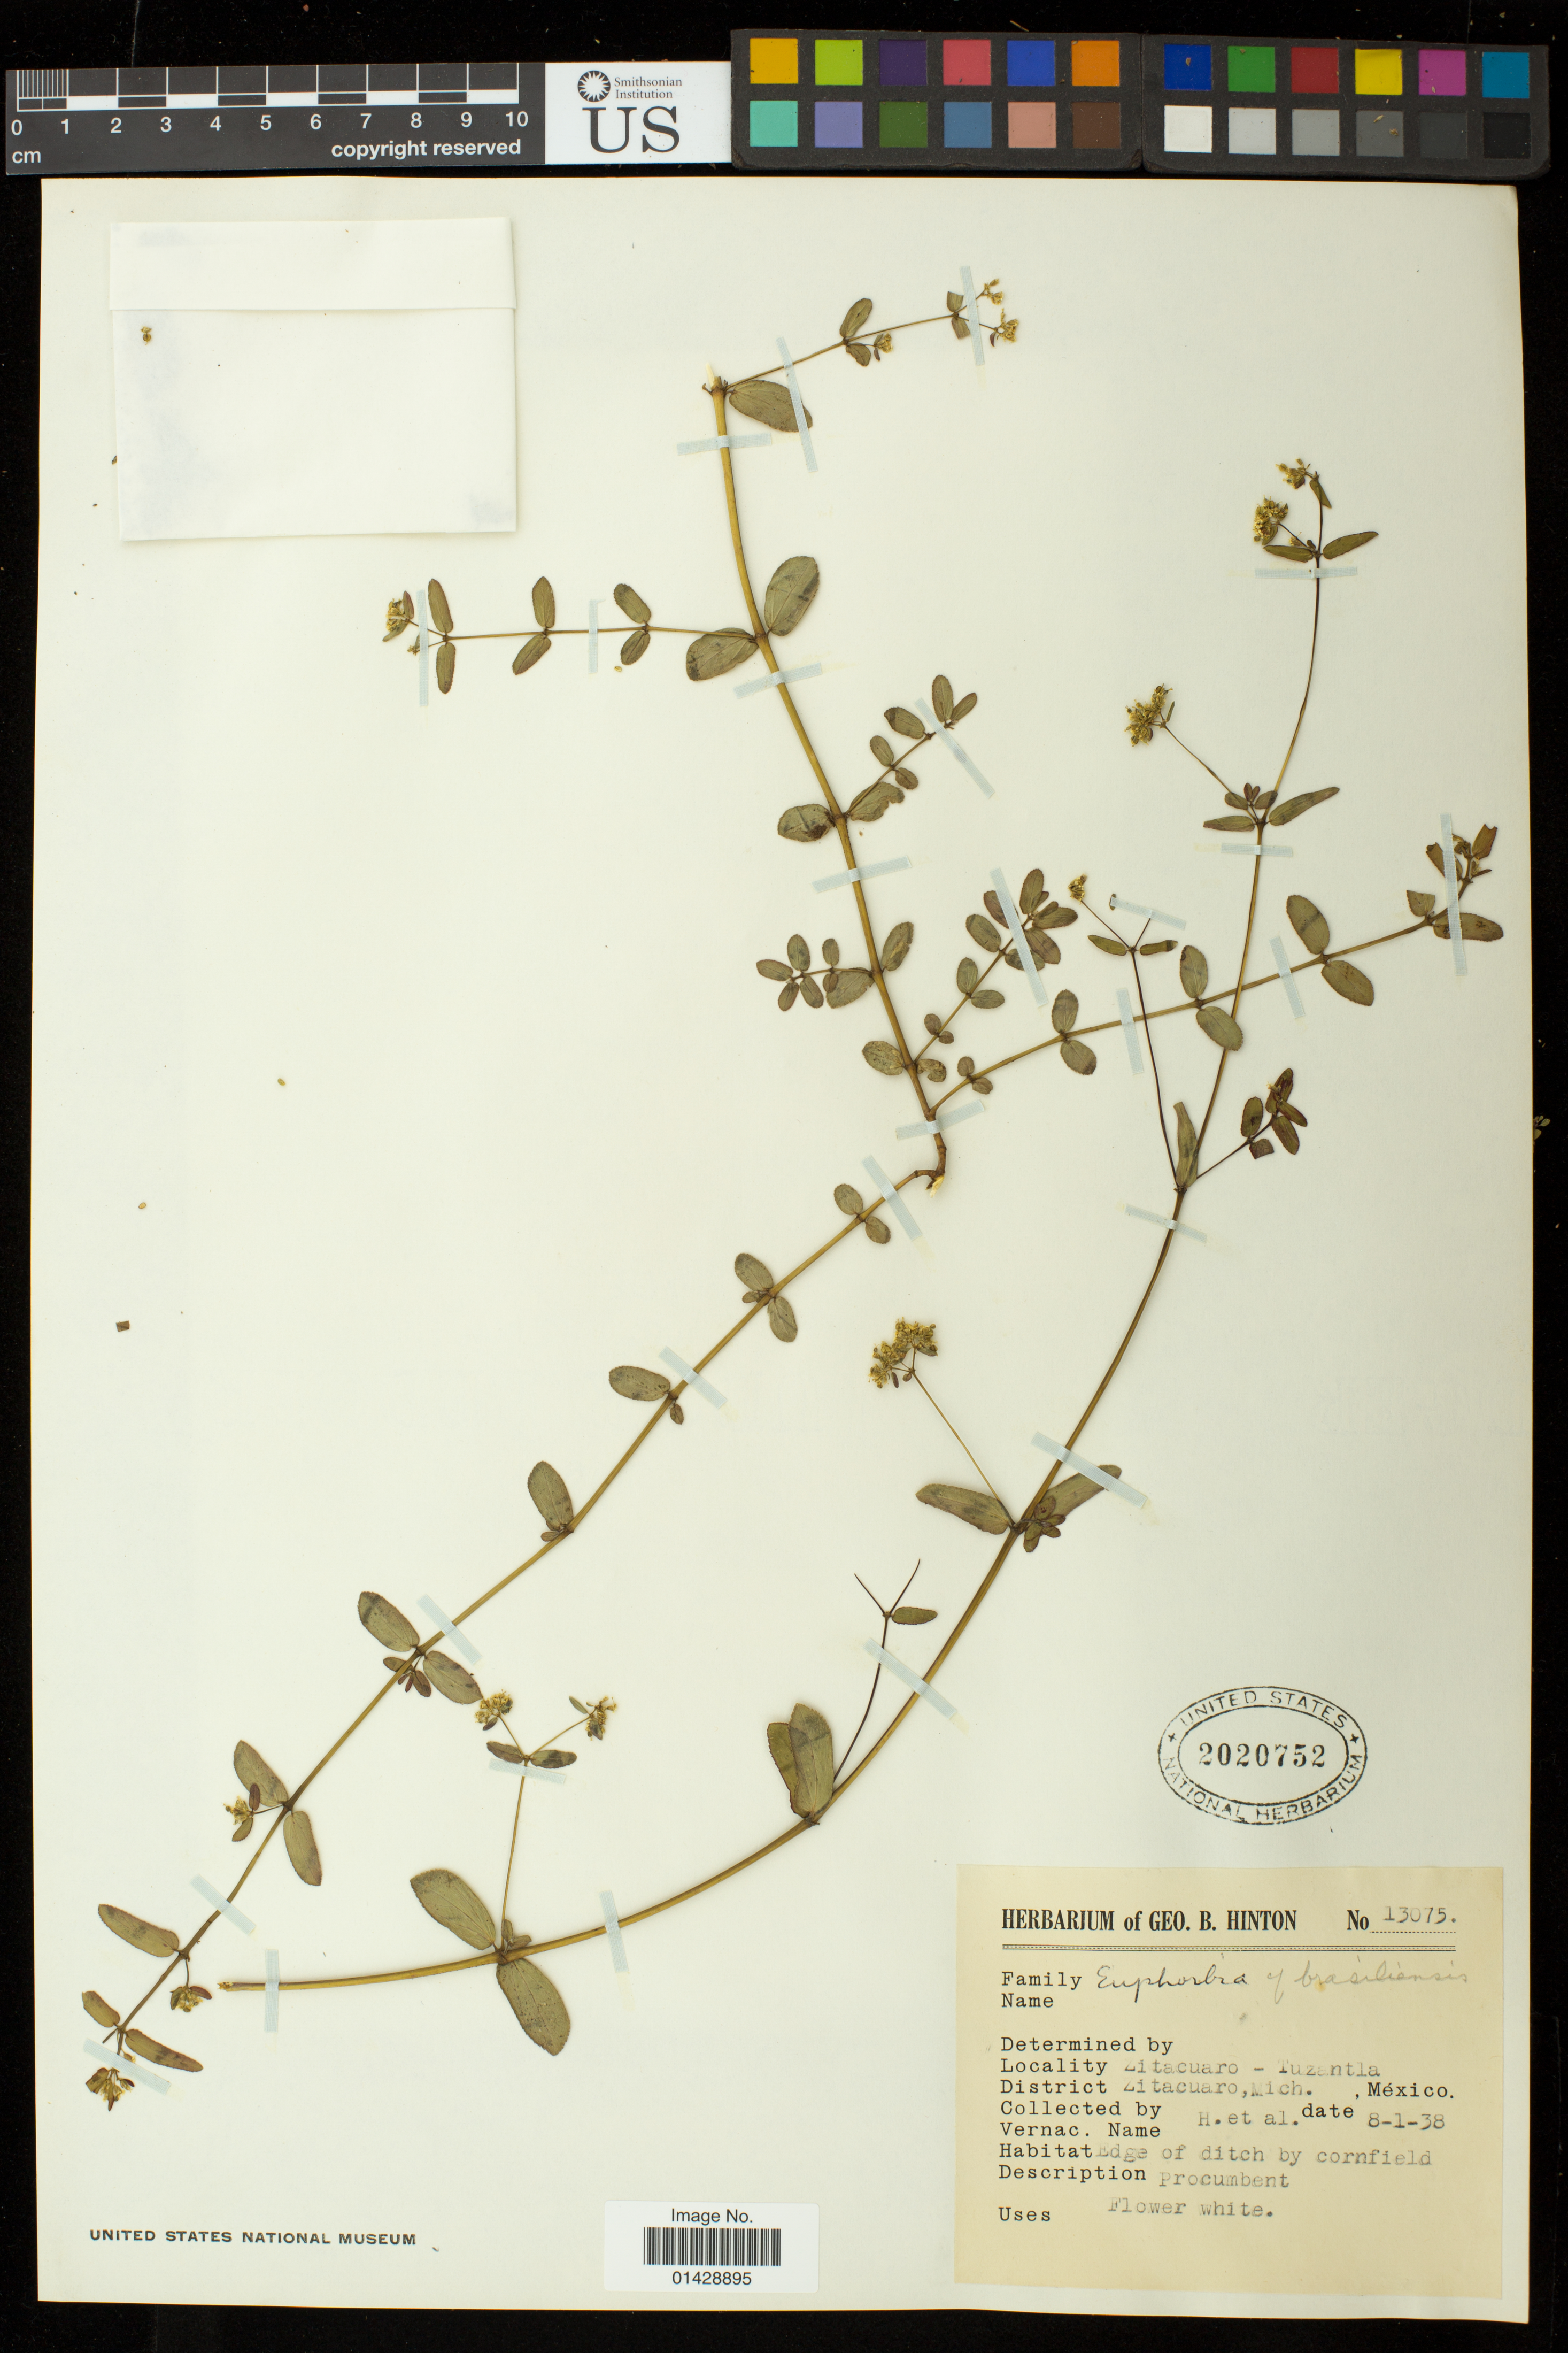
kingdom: Plantae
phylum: Tracheophyta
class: Magnoliopsida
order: Malpighiales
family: Euphorbiaceae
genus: Euphorbia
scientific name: Euphorbia lasiocarpa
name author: Klotzsch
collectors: G. B. Hinton & et al.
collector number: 13075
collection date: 1938-08-01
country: Mexico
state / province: Michoacán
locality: Zitacuaro-Tuzantla; edge of ditch by cornfield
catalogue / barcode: US 2020752